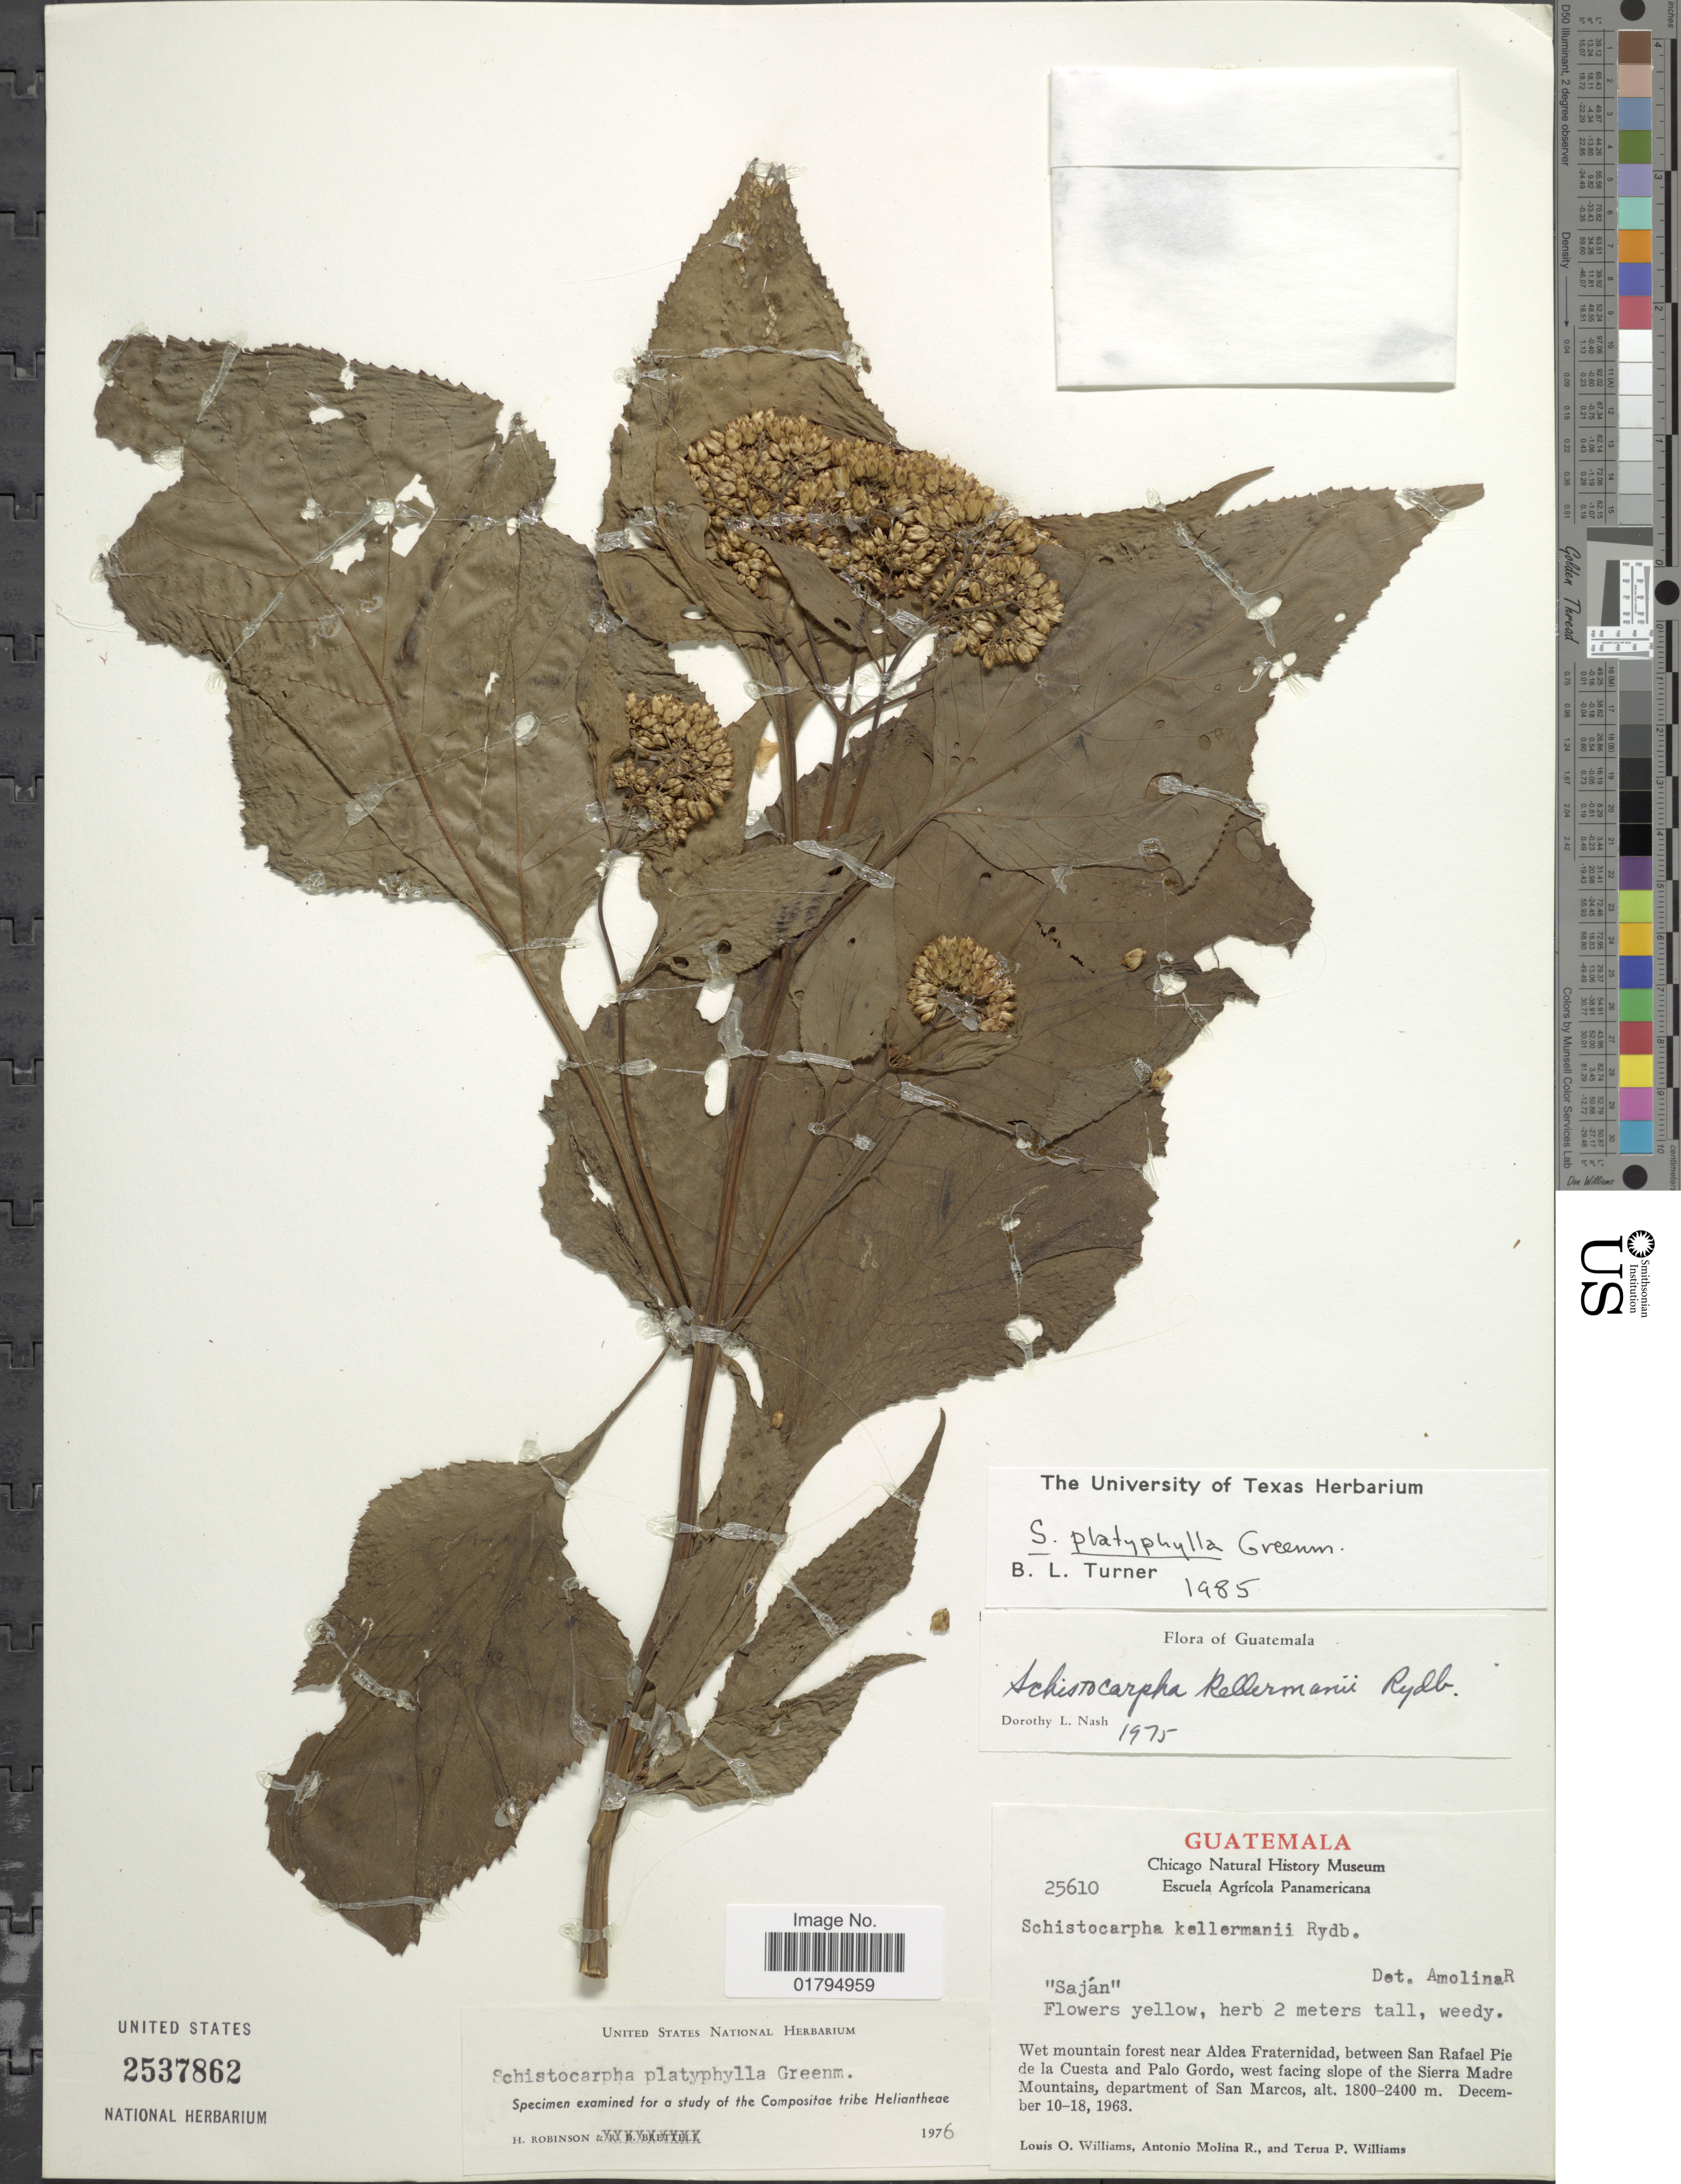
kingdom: Plantae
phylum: Tracheophyta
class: Magnoliopsida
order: Asterales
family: Asteraceae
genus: Schistocarpha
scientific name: Schistocarpha platyphylla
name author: Greenm.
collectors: L. O. Williams, A. Molina R. & T. P. Williams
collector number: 25610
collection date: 1963-12-10/1963-12-18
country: Guatemala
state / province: San Marcos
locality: Forest near Aldea Fraternidad, between San Rafael Pie de la Cuesta and Palo Gordo,west facing slope of the Sierra Madre Moutnains, department of San Marcos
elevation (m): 1800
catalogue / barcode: US 2537862